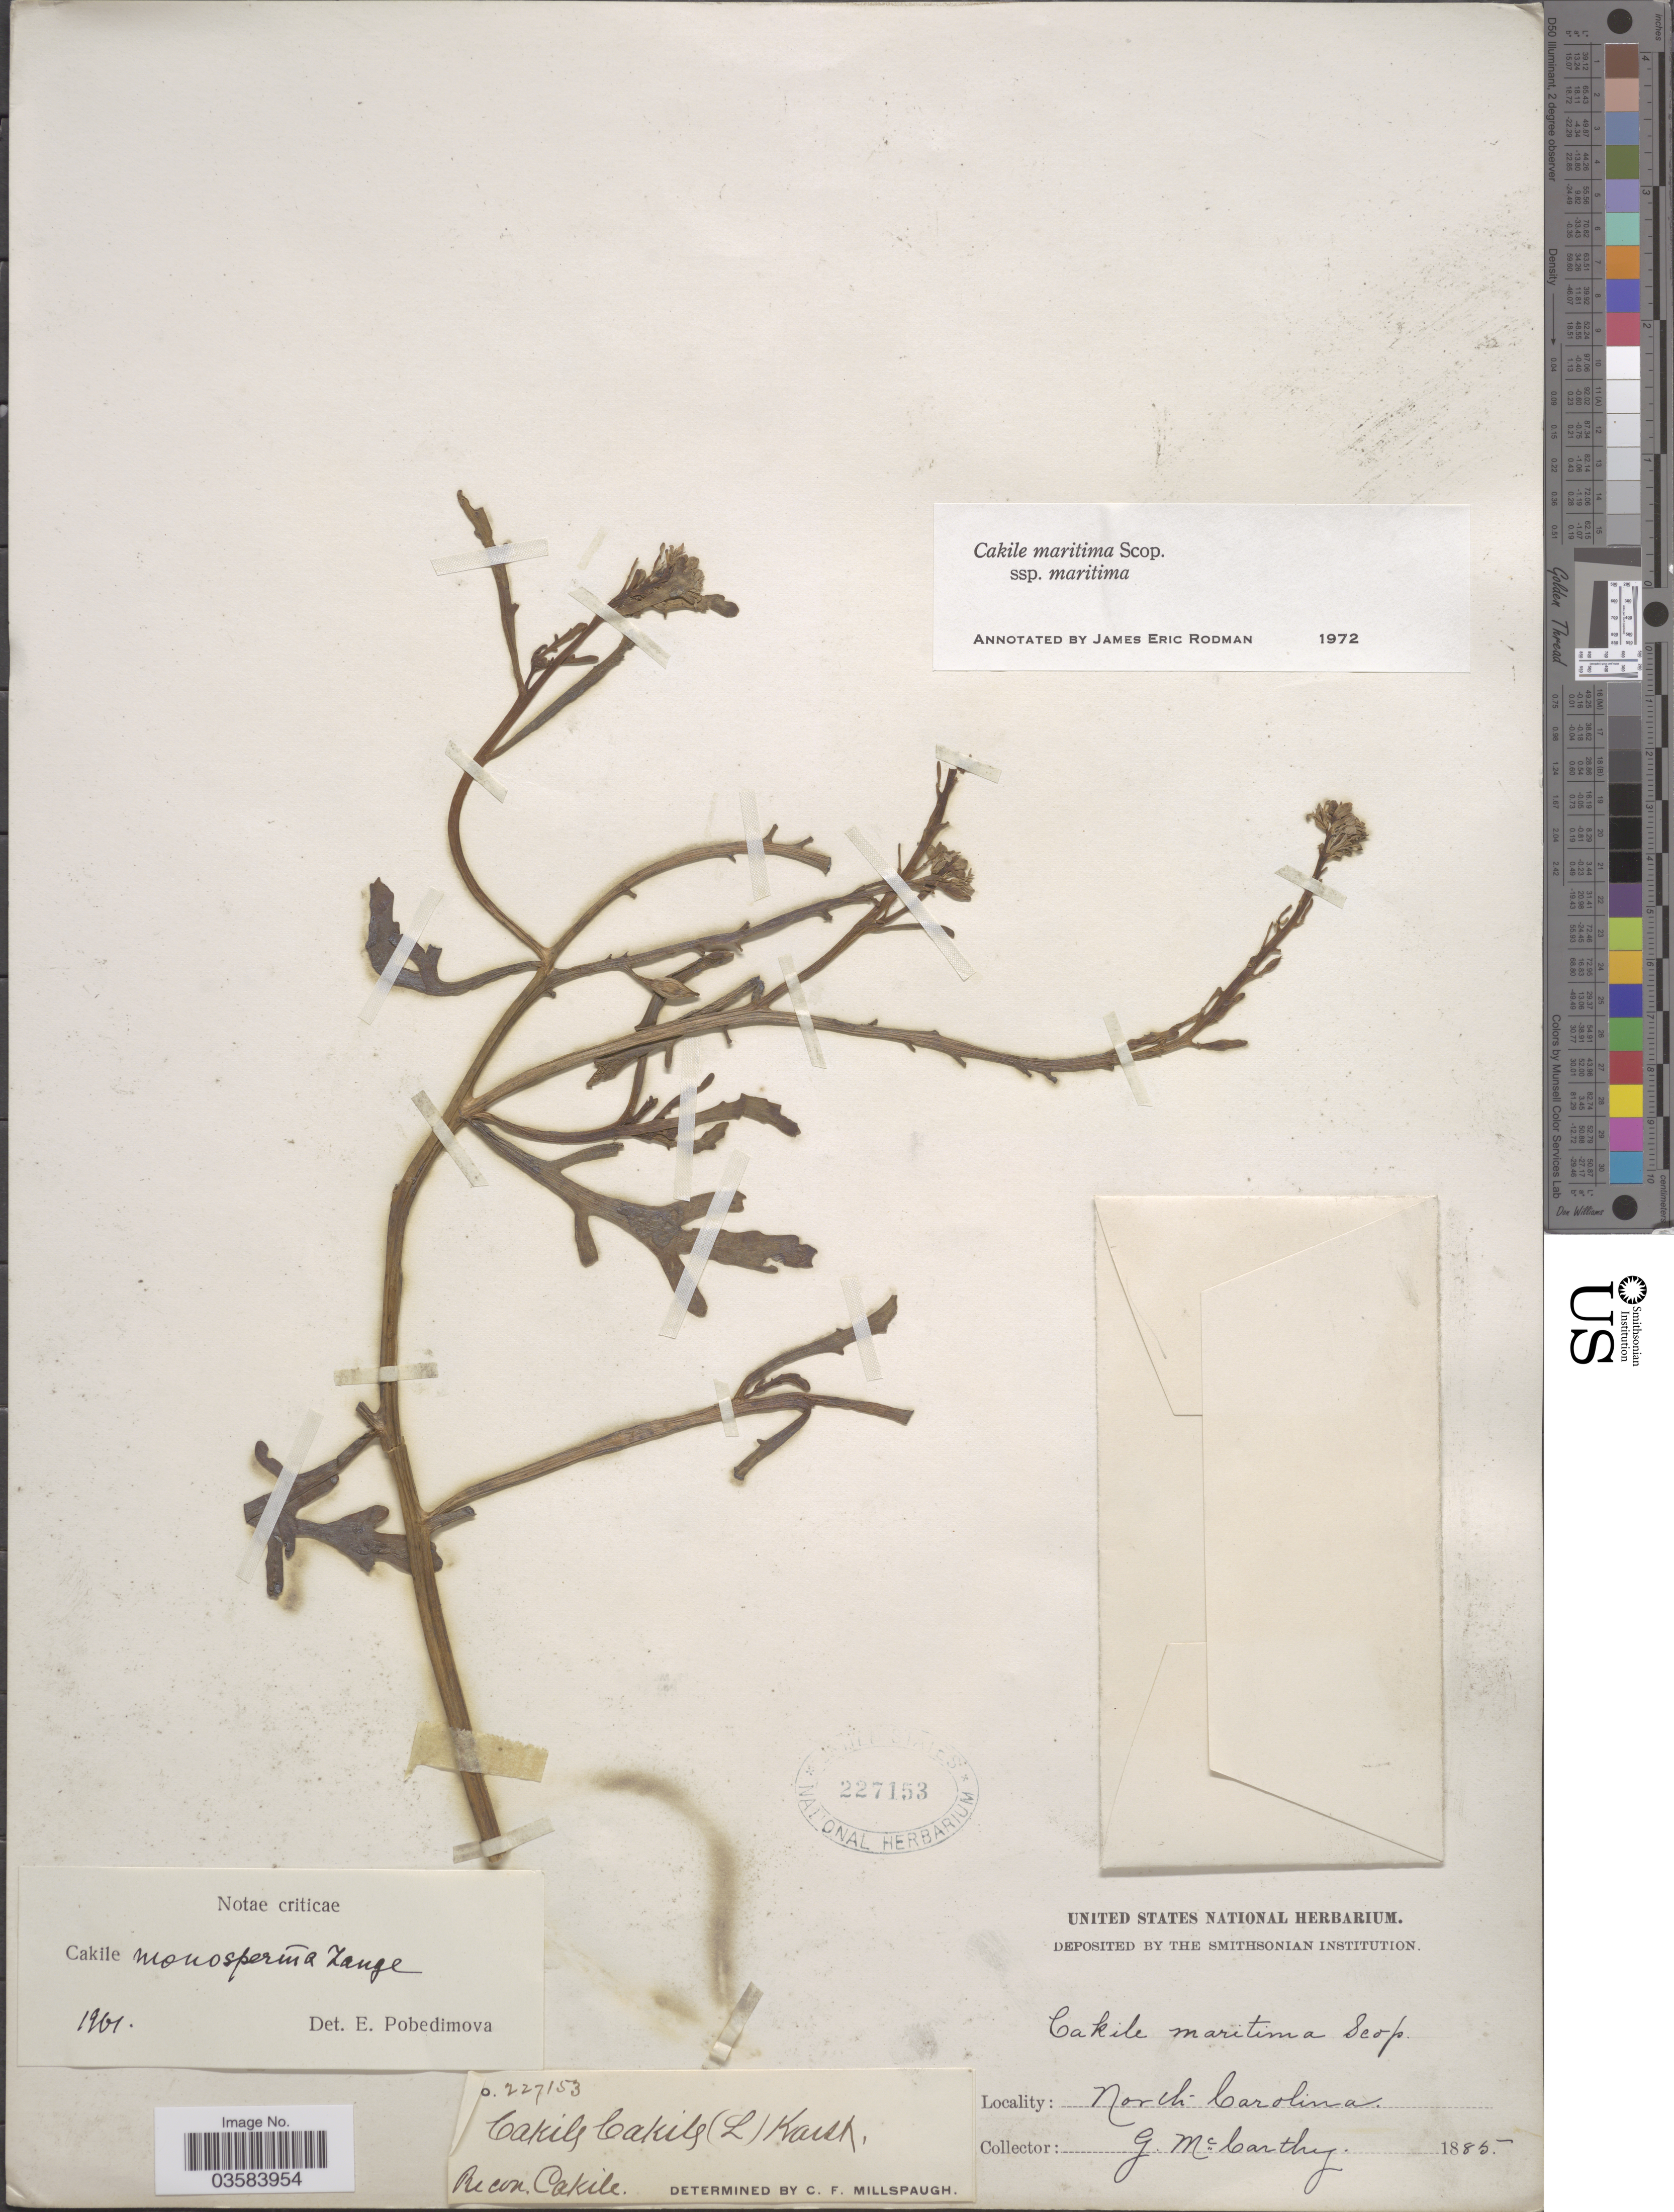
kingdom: Plantae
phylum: Tracheophyta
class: Magnoliopsida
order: Brassicales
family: Brassicaceae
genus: Cakile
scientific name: Cakile maritima subsp. maritima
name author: Scop.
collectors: G. McCarthy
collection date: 1885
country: United States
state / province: North Carolina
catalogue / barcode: US 227153